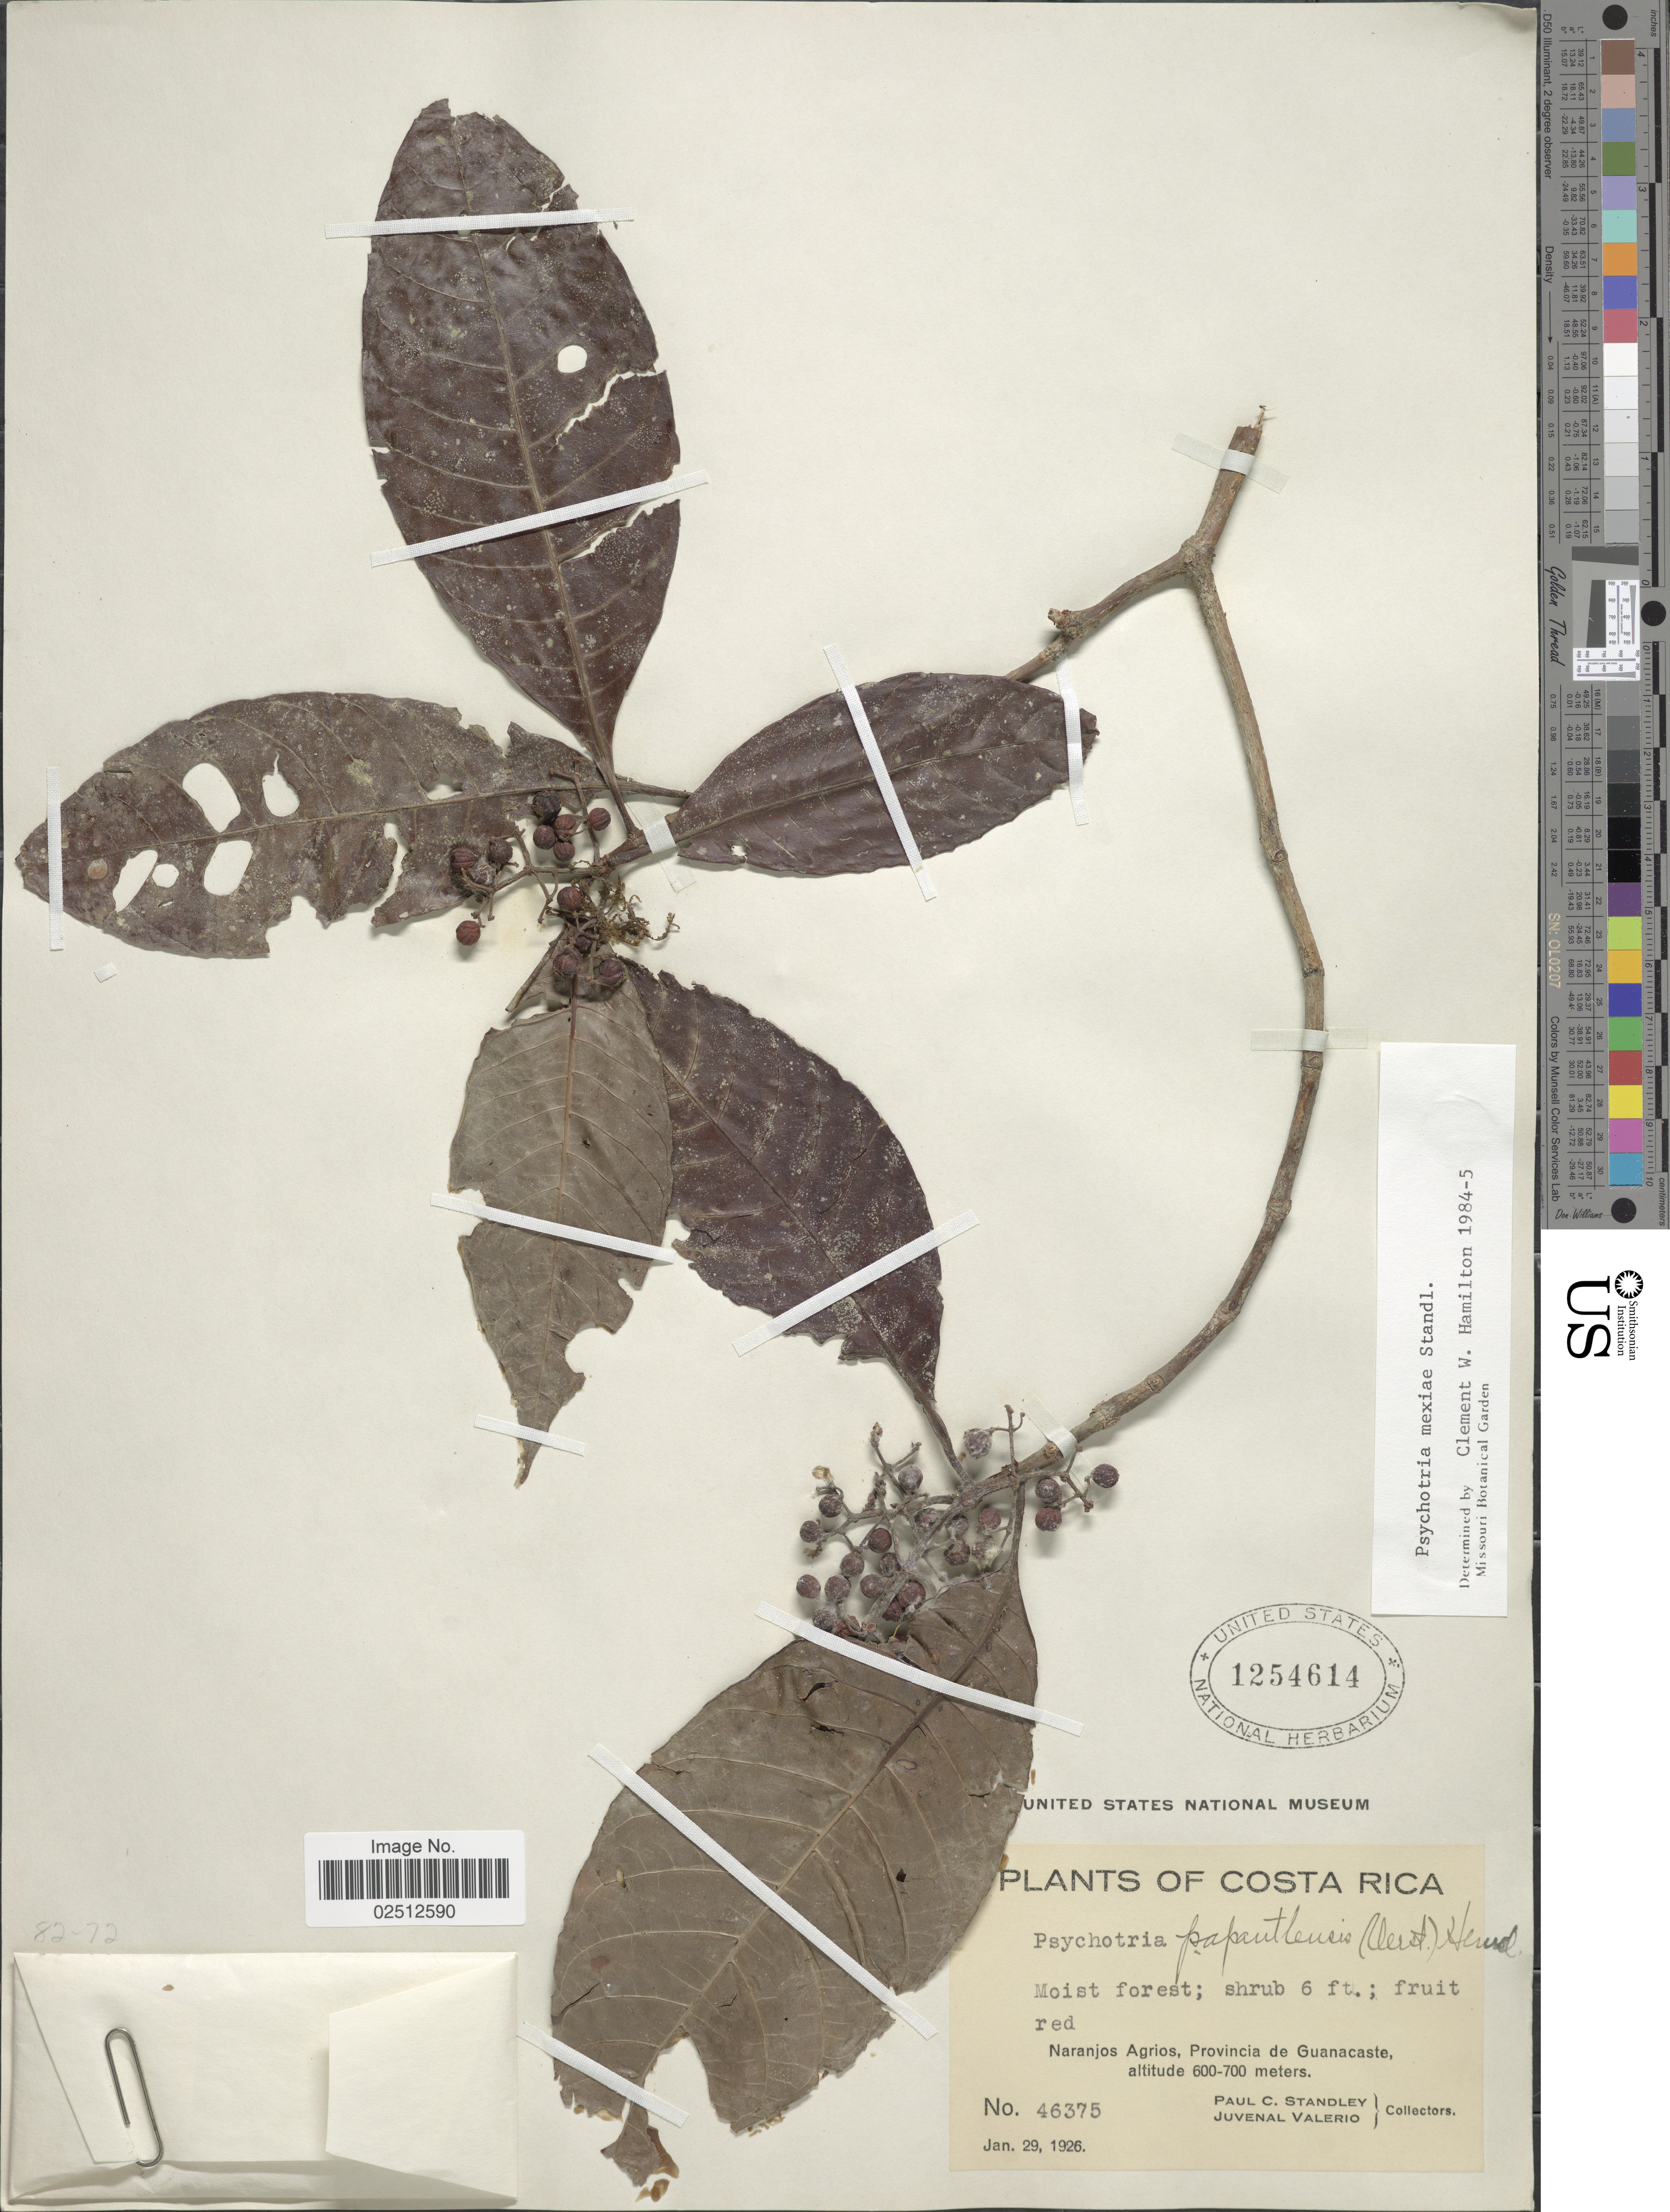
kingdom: Plantae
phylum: Tracheophyta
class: Magnoliopsida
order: Gentianales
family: Rubiaceae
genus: Psychotria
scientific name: Psychotria mexiae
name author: Standl.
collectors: P. C. Standley & J. Valerio R.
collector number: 46375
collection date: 1926-01-29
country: Costa Rica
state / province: Guanacaste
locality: Naranjos Agrios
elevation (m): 600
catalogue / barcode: US 1254614